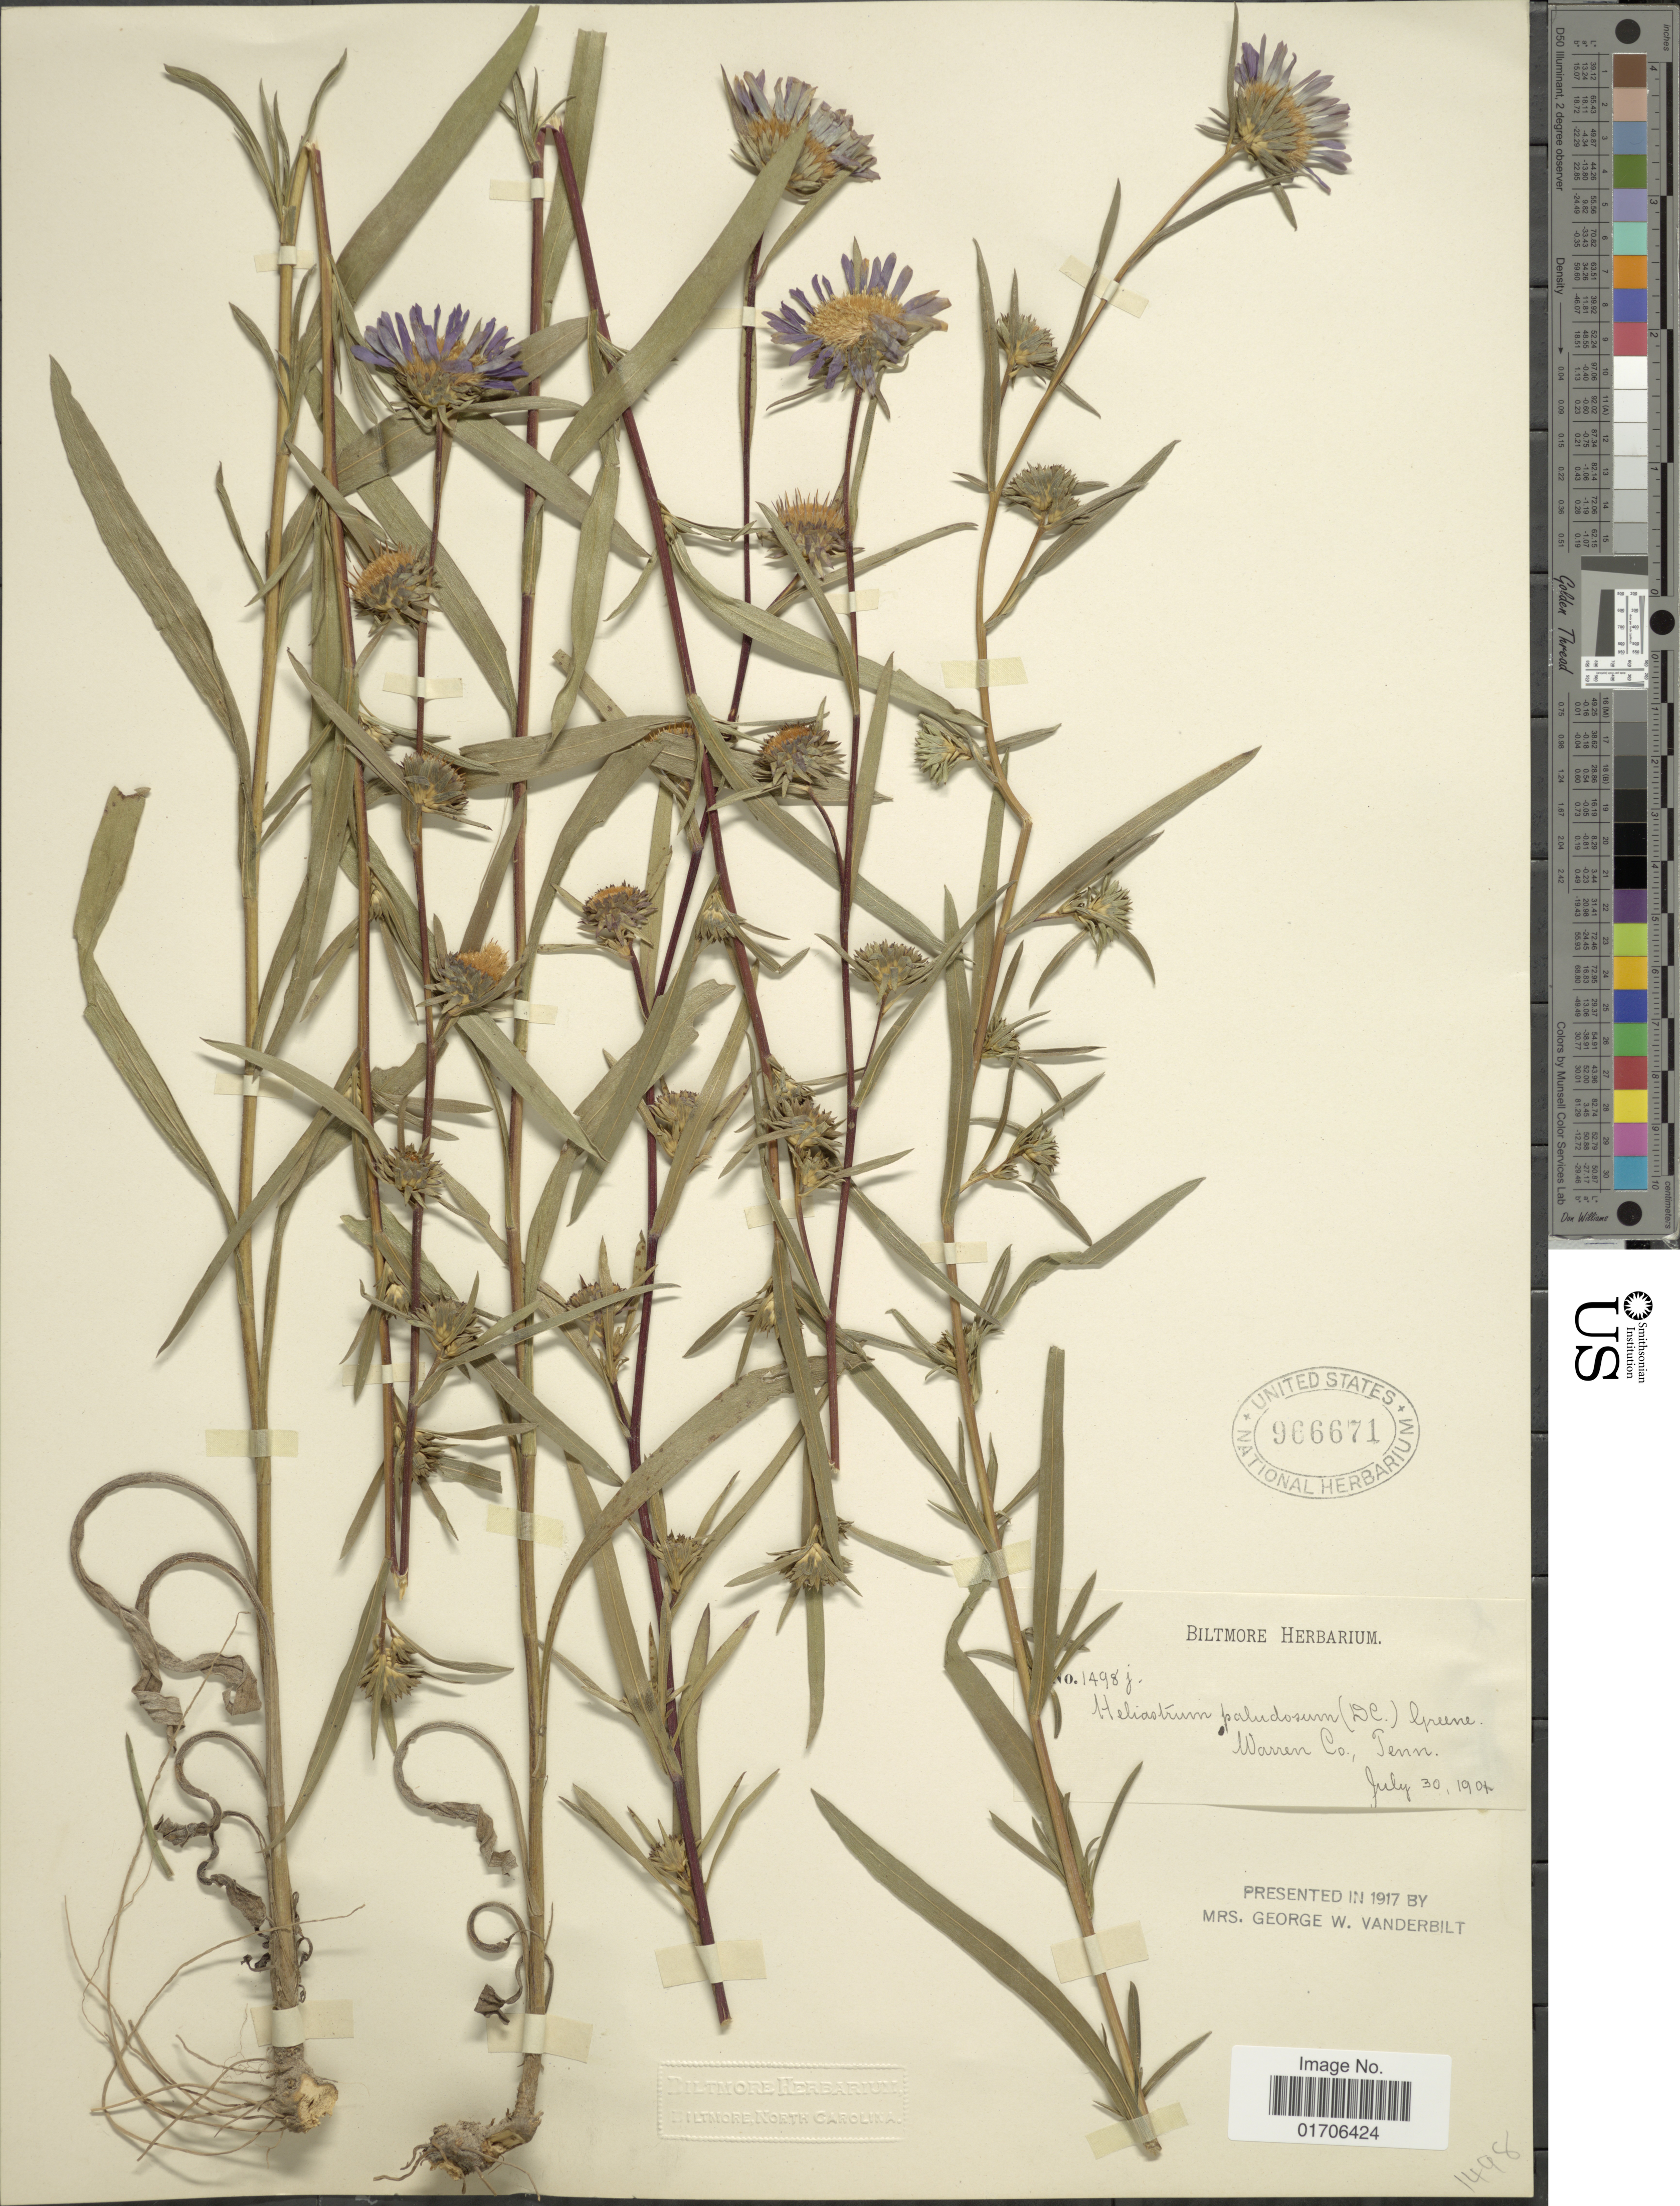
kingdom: Plantae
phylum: Tracheophyta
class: Magnoliopsida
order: Asterales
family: Asteraceae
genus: Eurybia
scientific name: Eurybia hemispherica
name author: G.L. Nesom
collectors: ex herb. Biltmore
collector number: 1498j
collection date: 1904-07-30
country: United States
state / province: Tennessee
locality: Warren Co., Tenn.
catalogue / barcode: US 966671